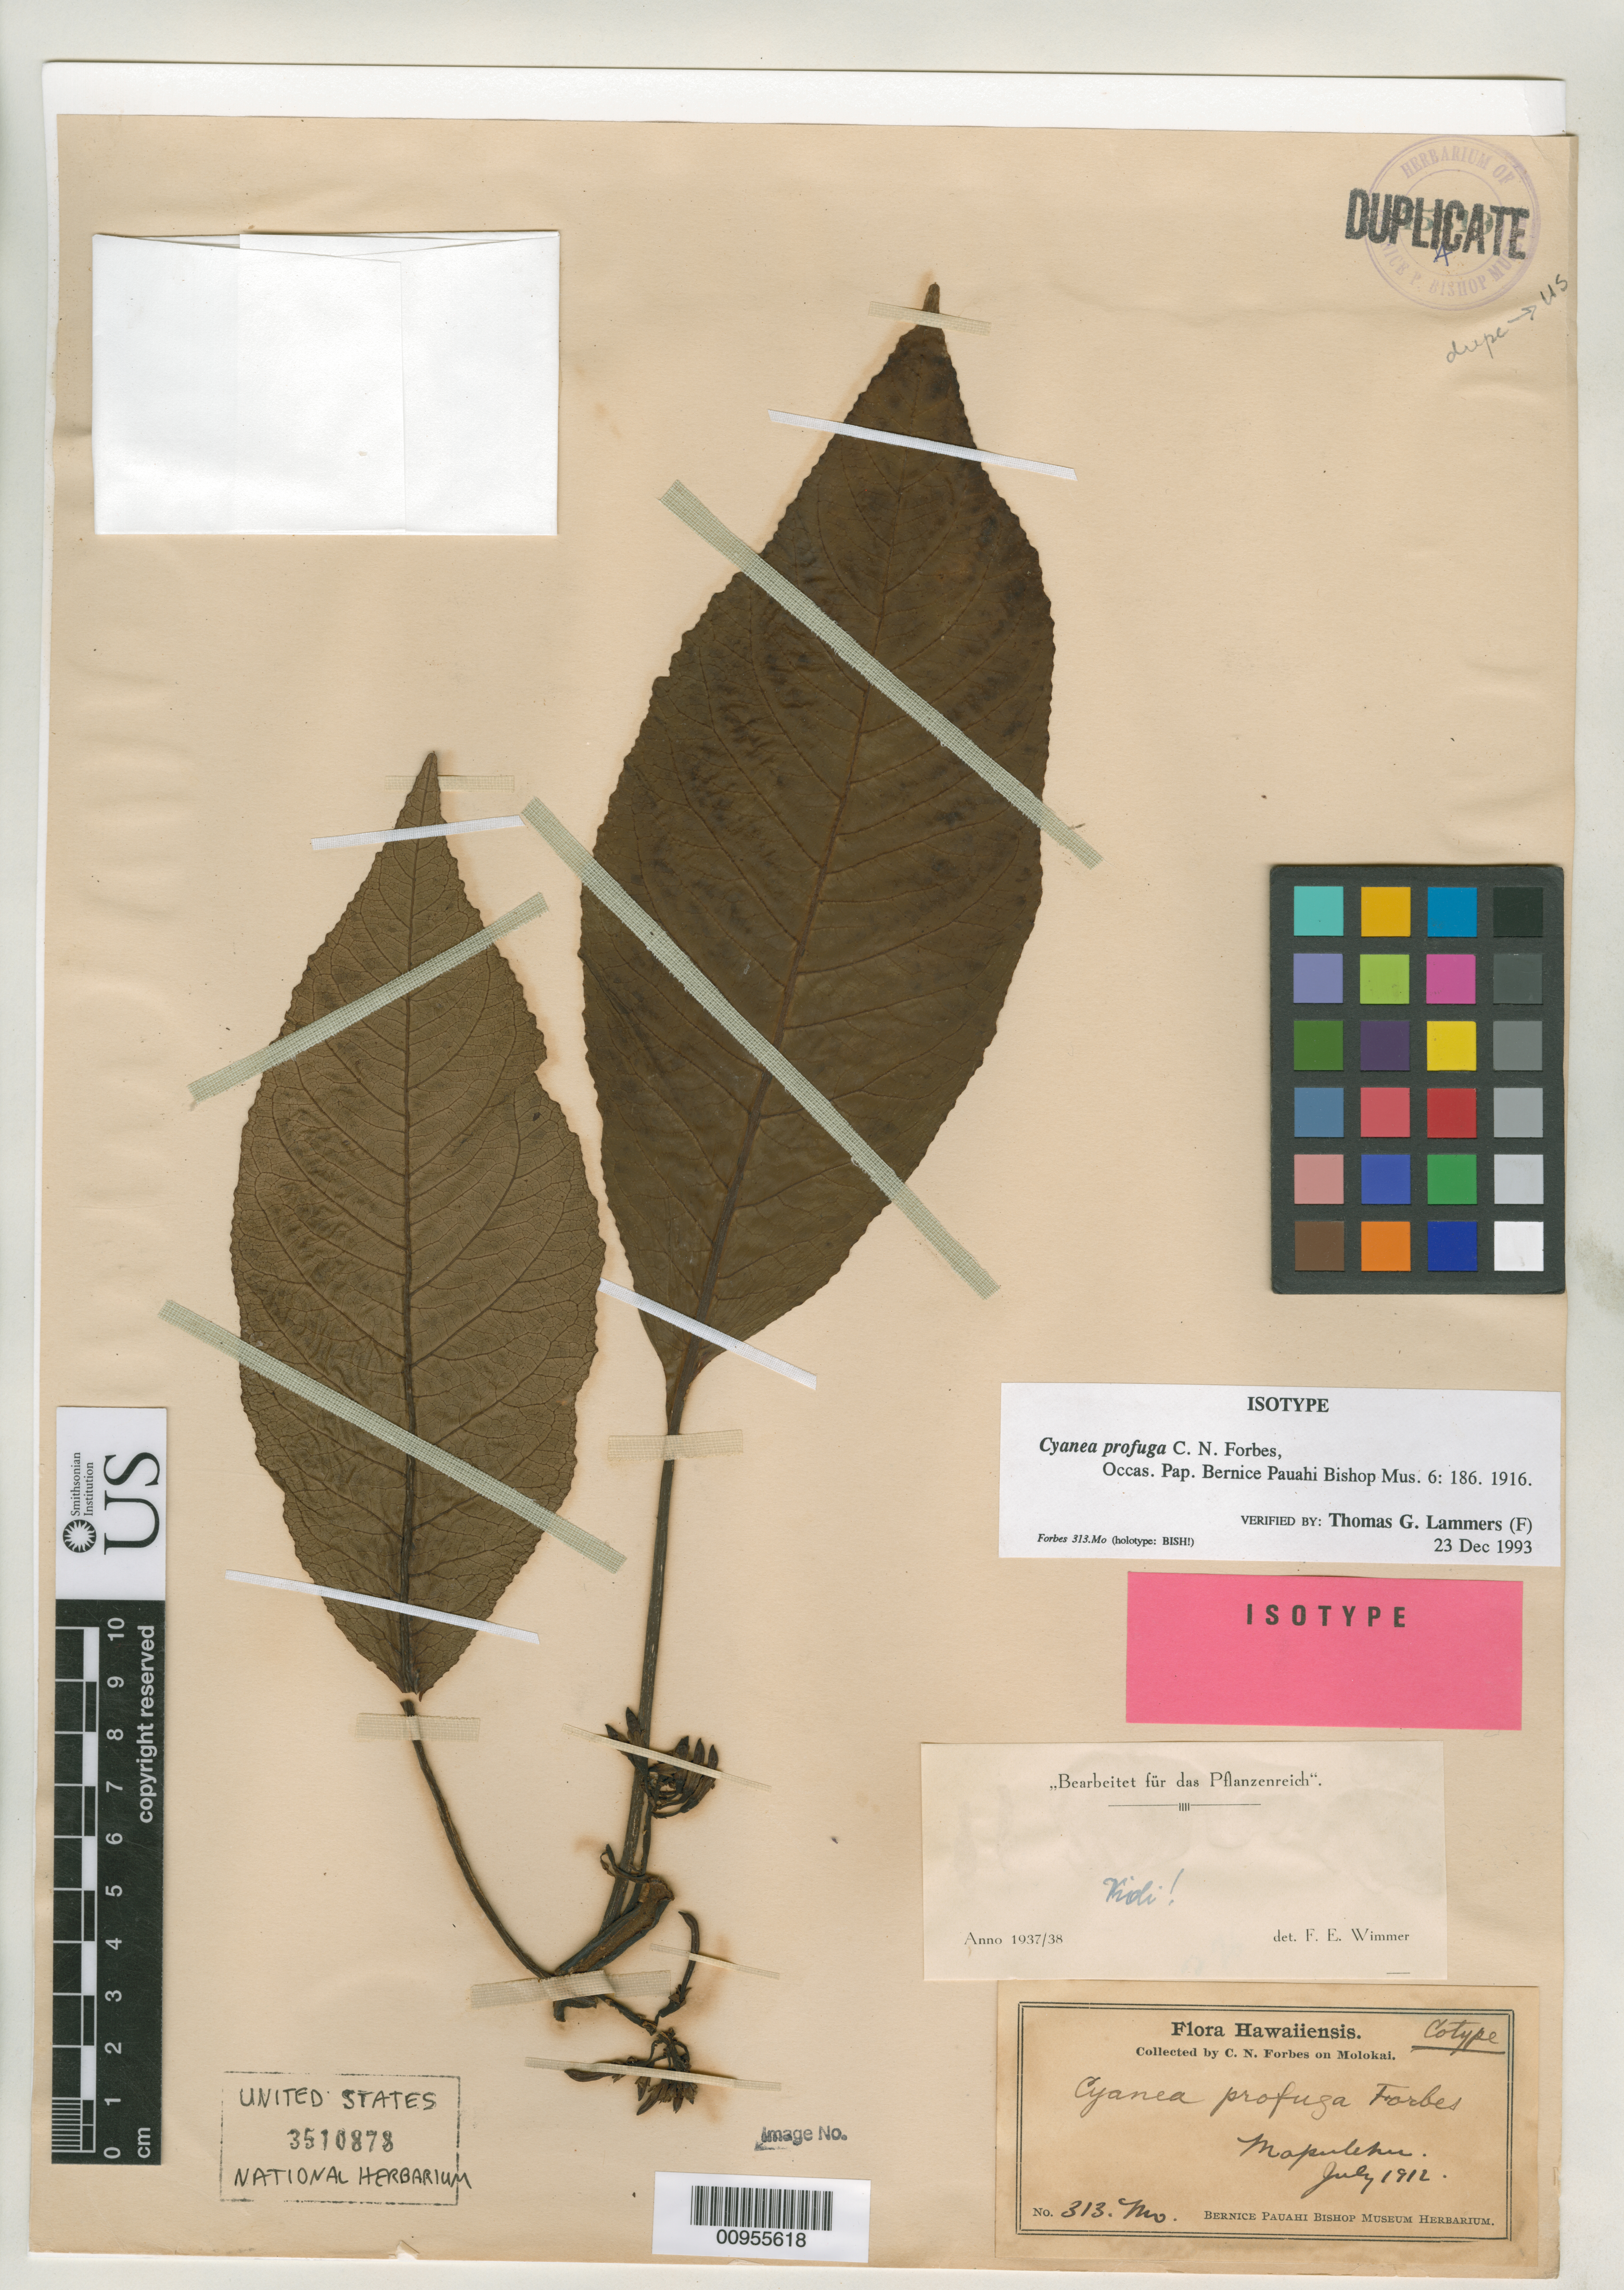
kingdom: Plantae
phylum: Tracheophyta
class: Magnoliopsida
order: Asterales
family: Campanulaceae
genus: Cyanea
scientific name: Cyanea profuga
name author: C.N. Forbes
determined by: Lammers, T. G.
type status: Isotype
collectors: C. N. Forbes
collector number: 313.Mo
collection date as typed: Jul 1912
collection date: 1912-07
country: United States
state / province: Hawaii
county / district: Maui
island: Moloka'i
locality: Mapulehu.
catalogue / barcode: US 3510878